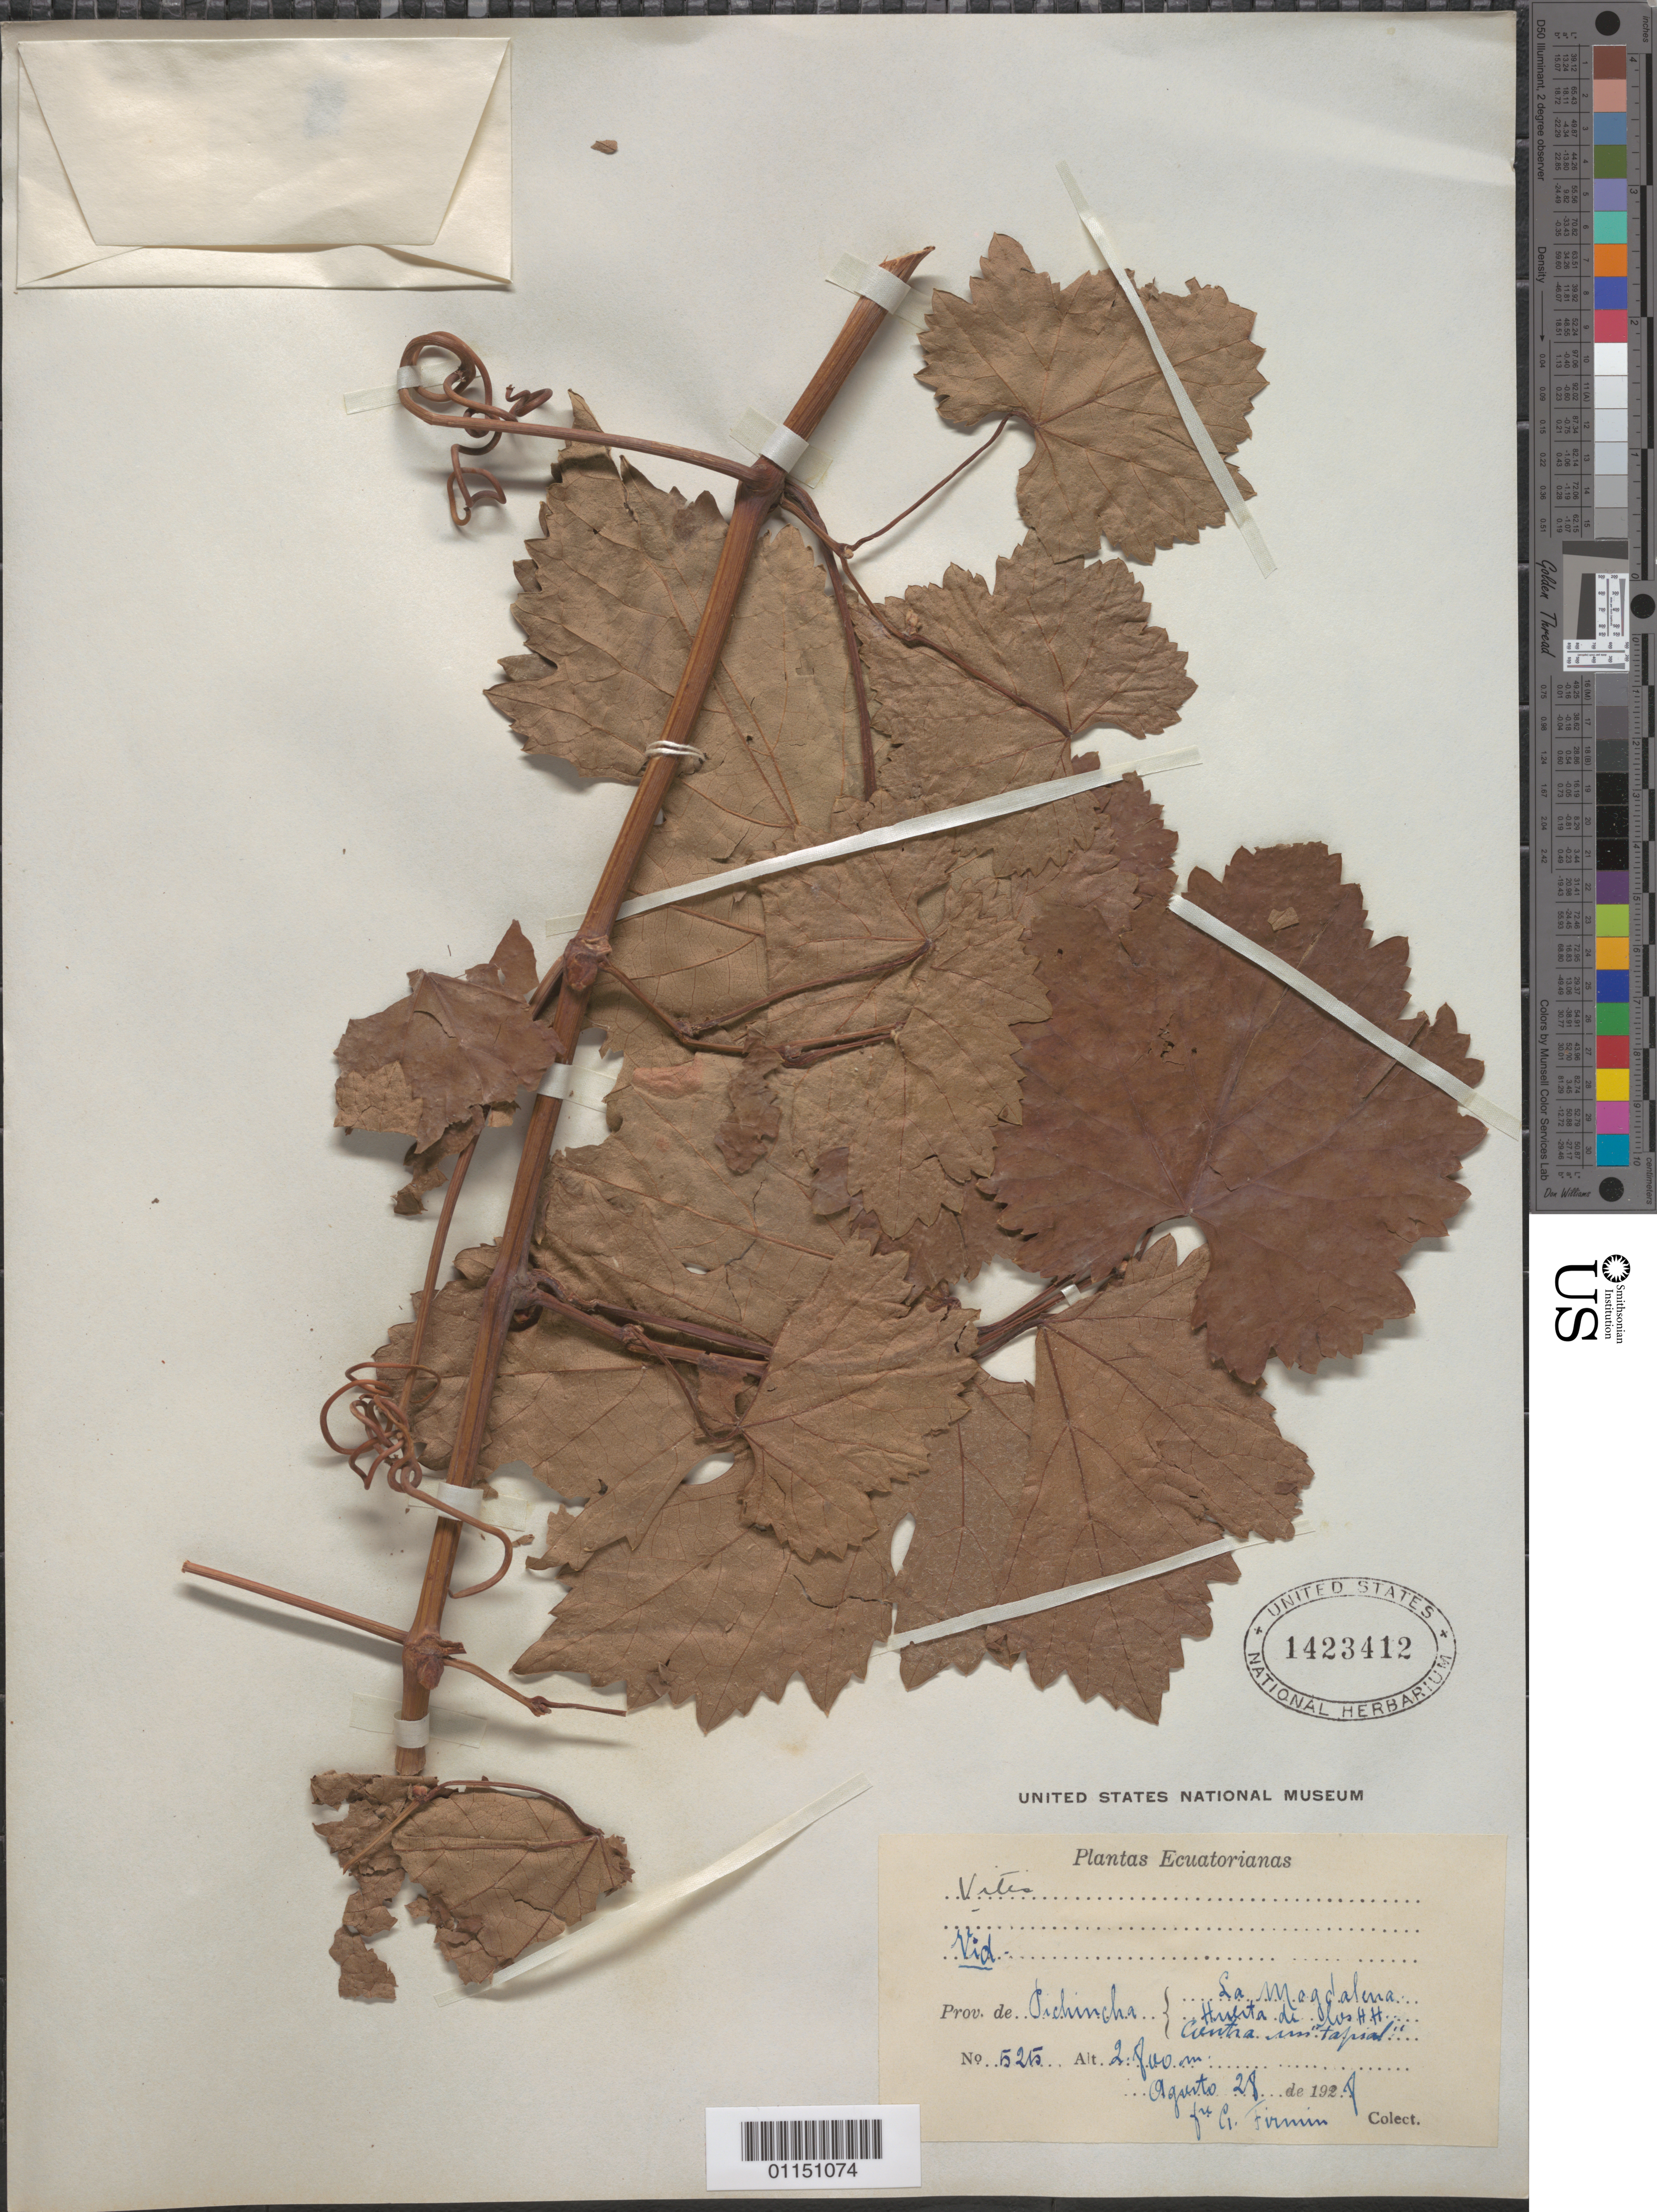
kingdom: Plantae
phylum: Tracheophyta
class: Magnoliopsida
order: Vitales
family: Vitaceae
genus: Vitis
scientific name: Vitis sp.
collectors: G. Firmin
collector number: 525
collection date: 1921-08-28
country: Ecuador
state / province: Pichincha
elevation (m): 2800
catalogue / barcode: US 1423412